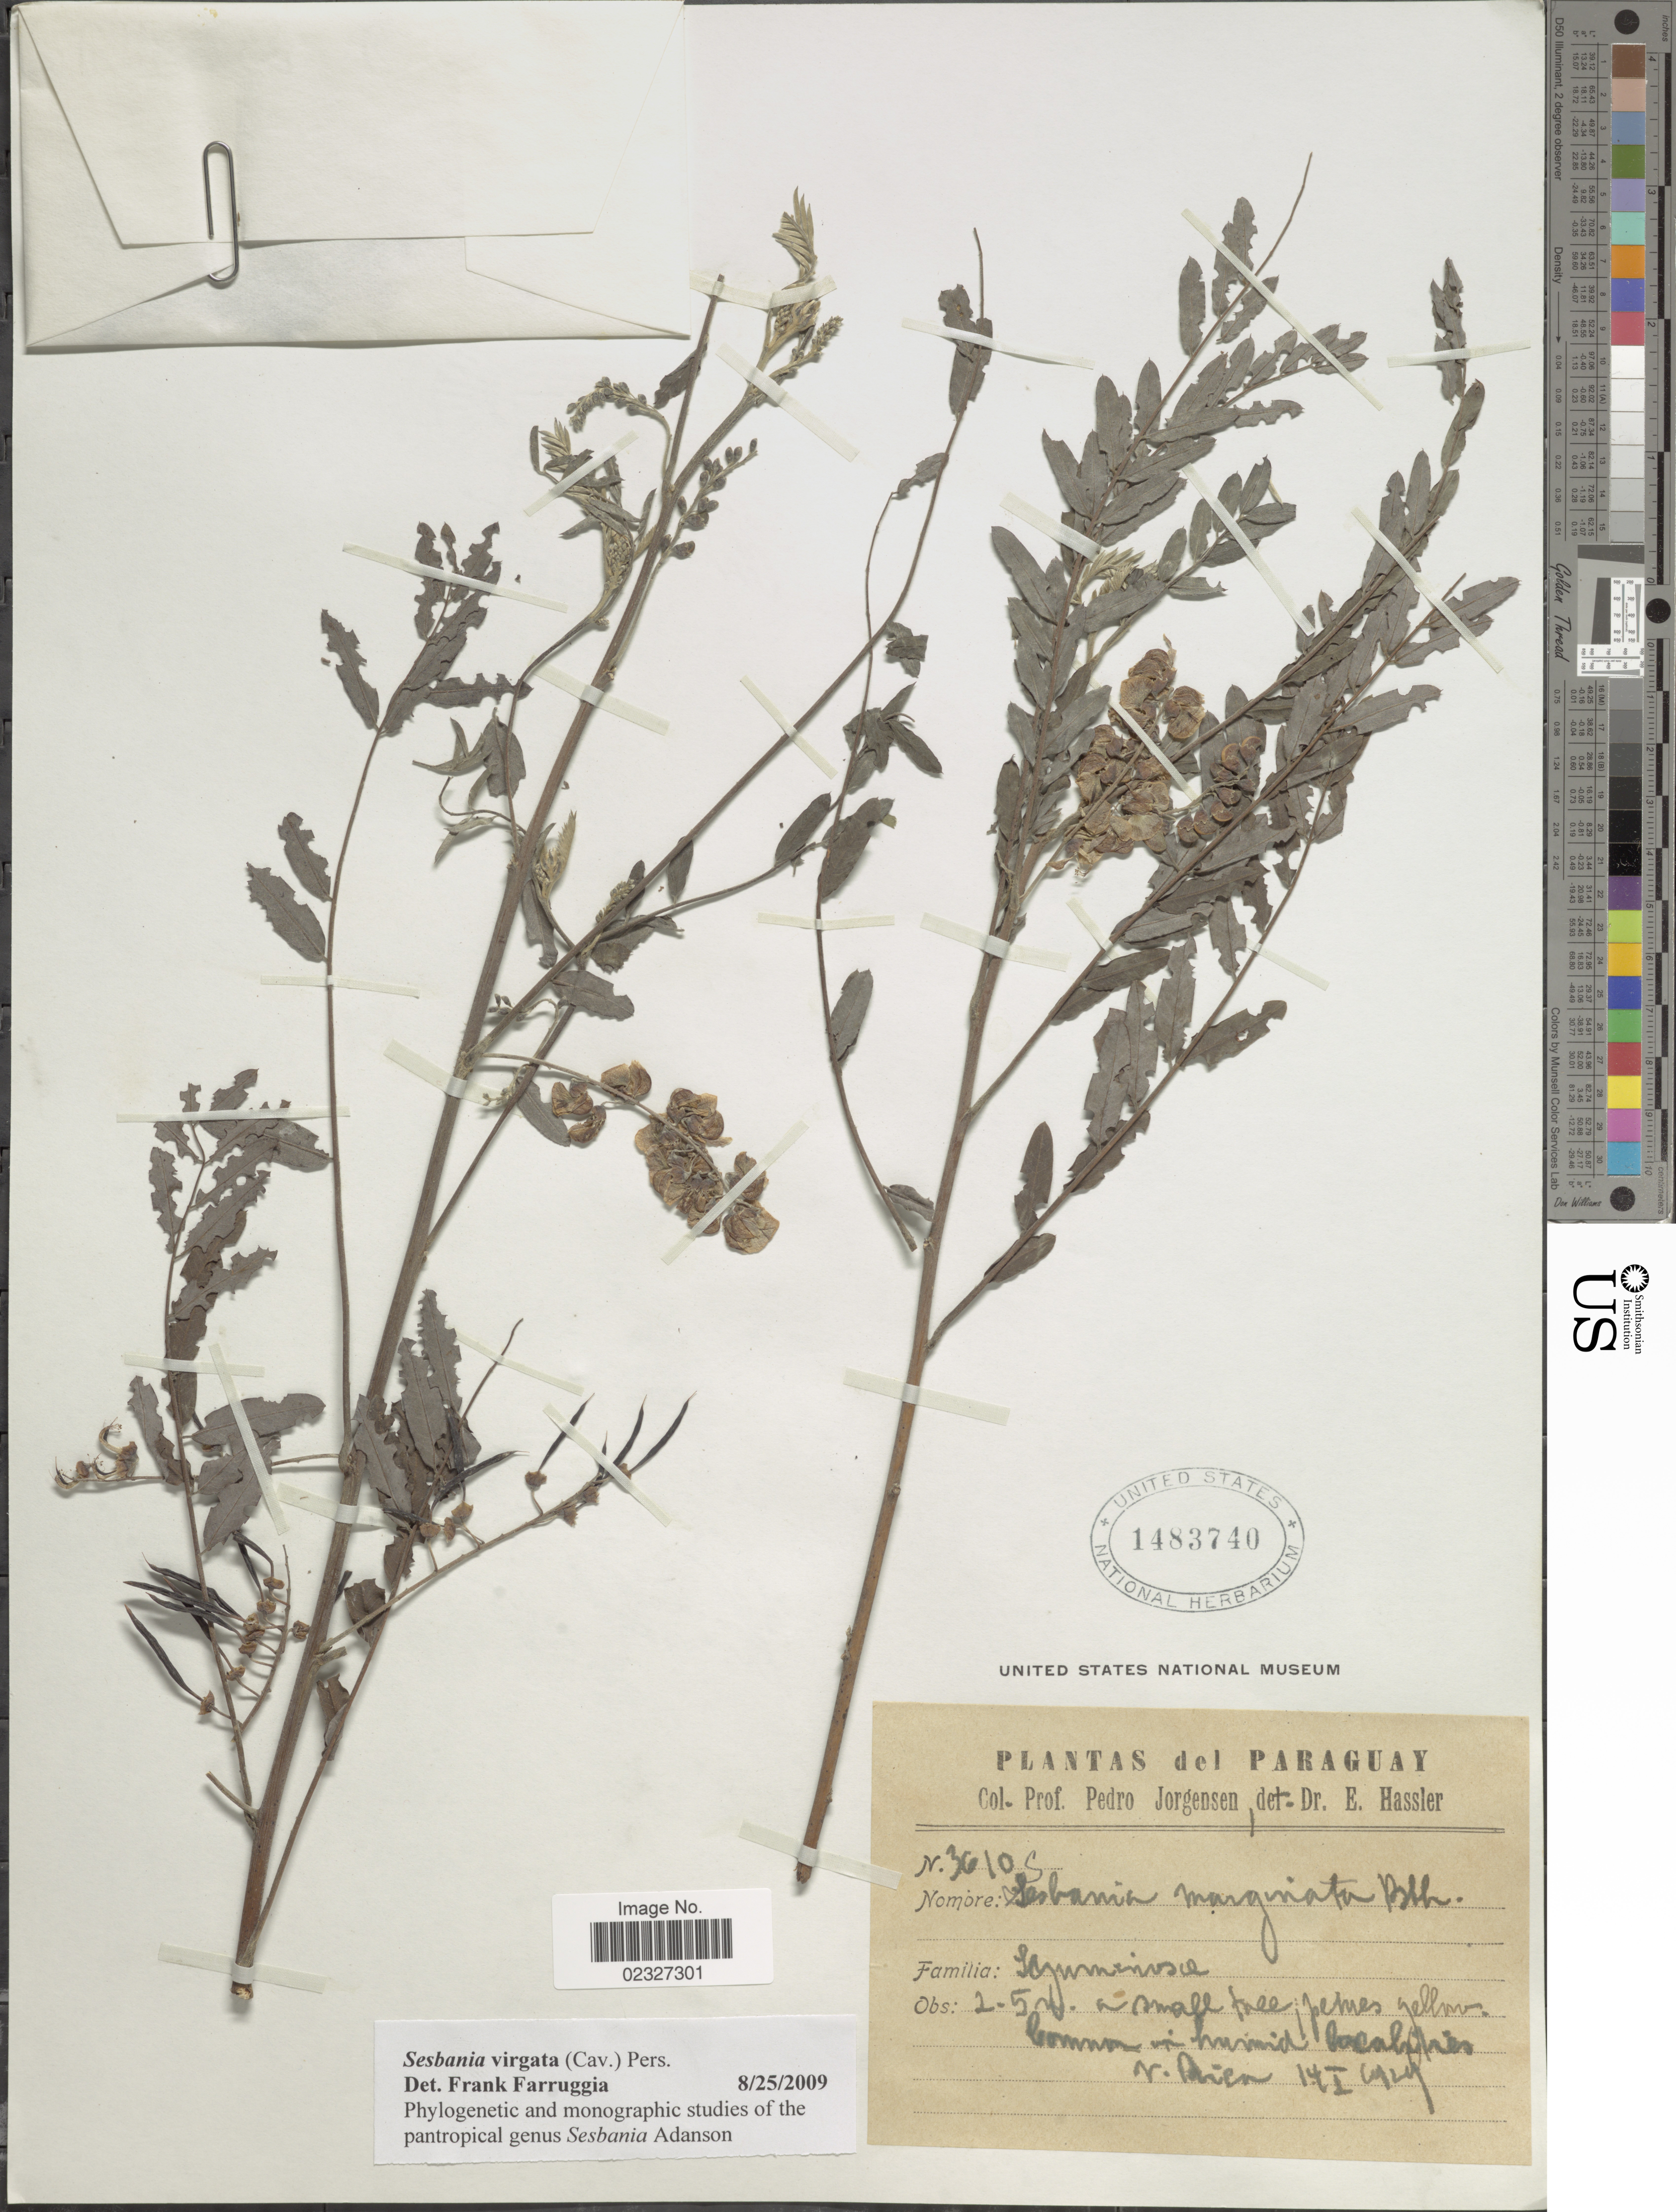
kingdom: Plantae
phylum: Tracheophyta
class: Magnoliopsida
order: Fabales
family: Fabaceae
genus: Sesbania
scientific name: Sesbania virgata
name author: (Cav.) Pers.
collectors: P. Jörgensen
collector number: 3610S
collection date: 1929-01-14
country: Paraguay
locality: V. Rica.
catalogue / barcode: US 1483740